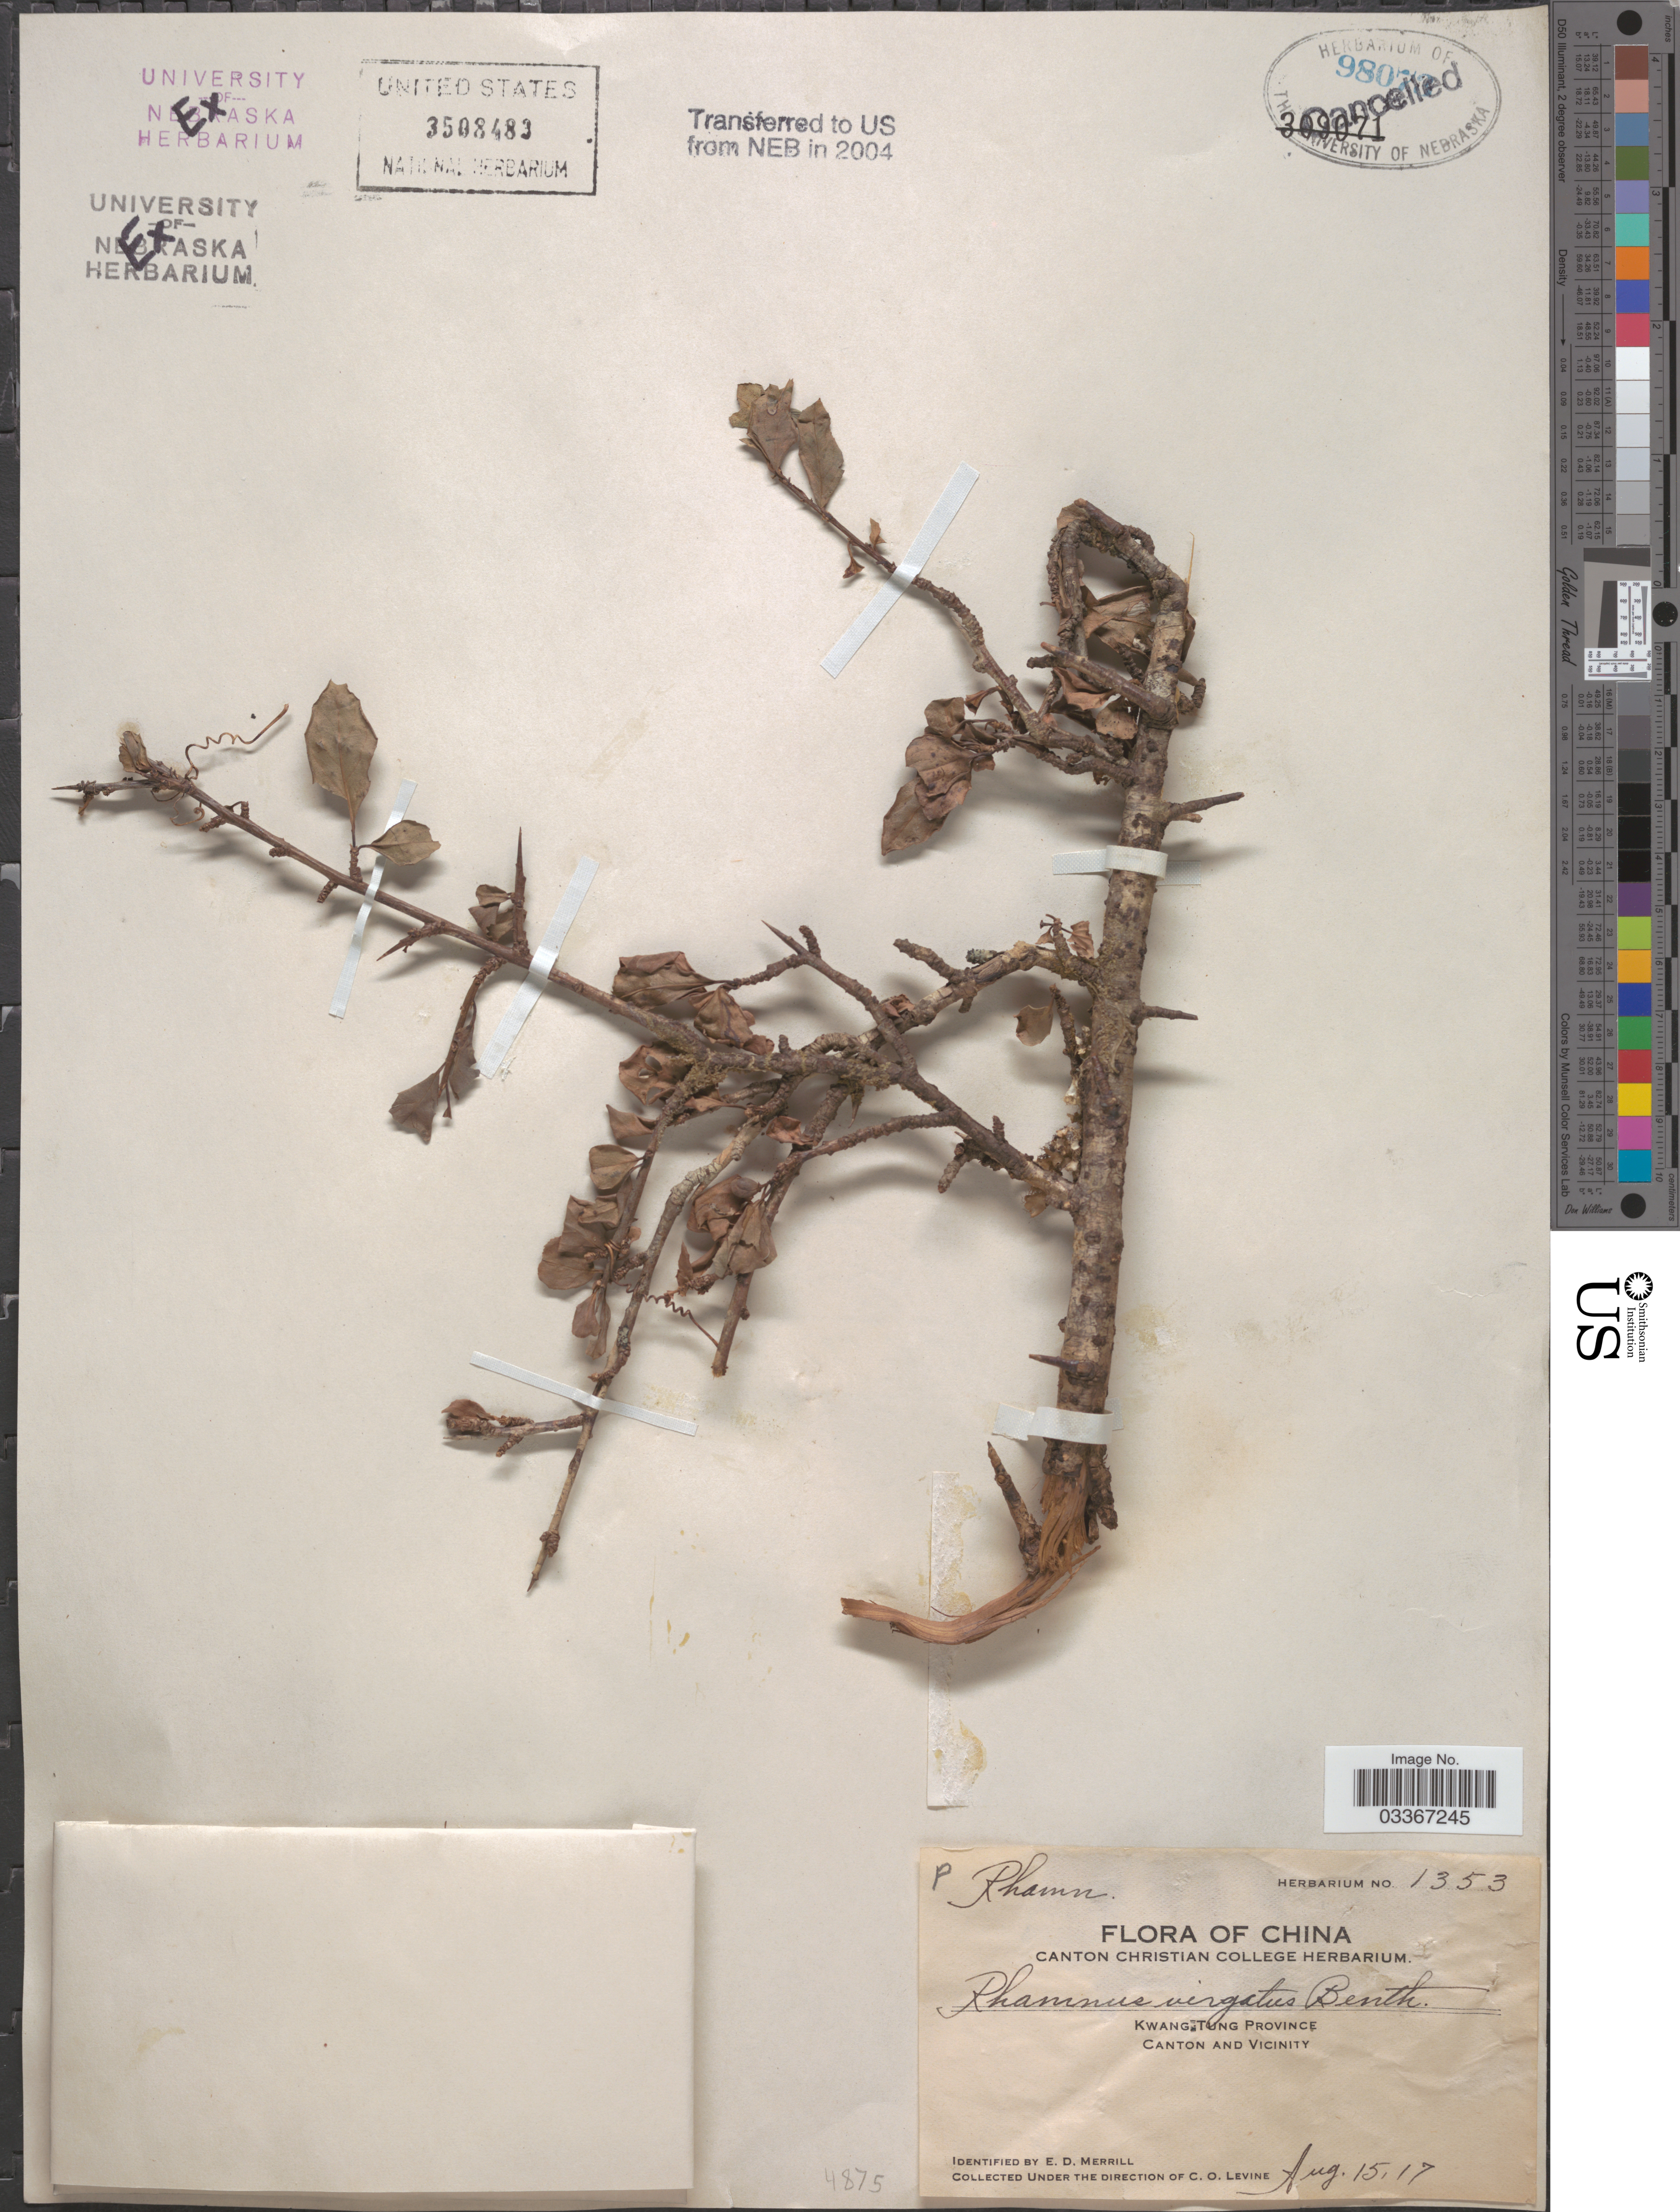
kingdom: Plantae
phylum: Tracheophyta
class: Magnoliopsida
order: Rosales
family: Rhamnaceae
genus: Rhamnus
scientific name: Rhamnus virgata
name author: Roxb.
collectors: C. O. Levine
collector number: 1353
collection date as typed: Transcribed d/m/y: 15/8/17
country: China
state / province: Guangdong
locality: Kwang Tung Province. Canton and Vicinity.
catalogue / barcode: US 3508483